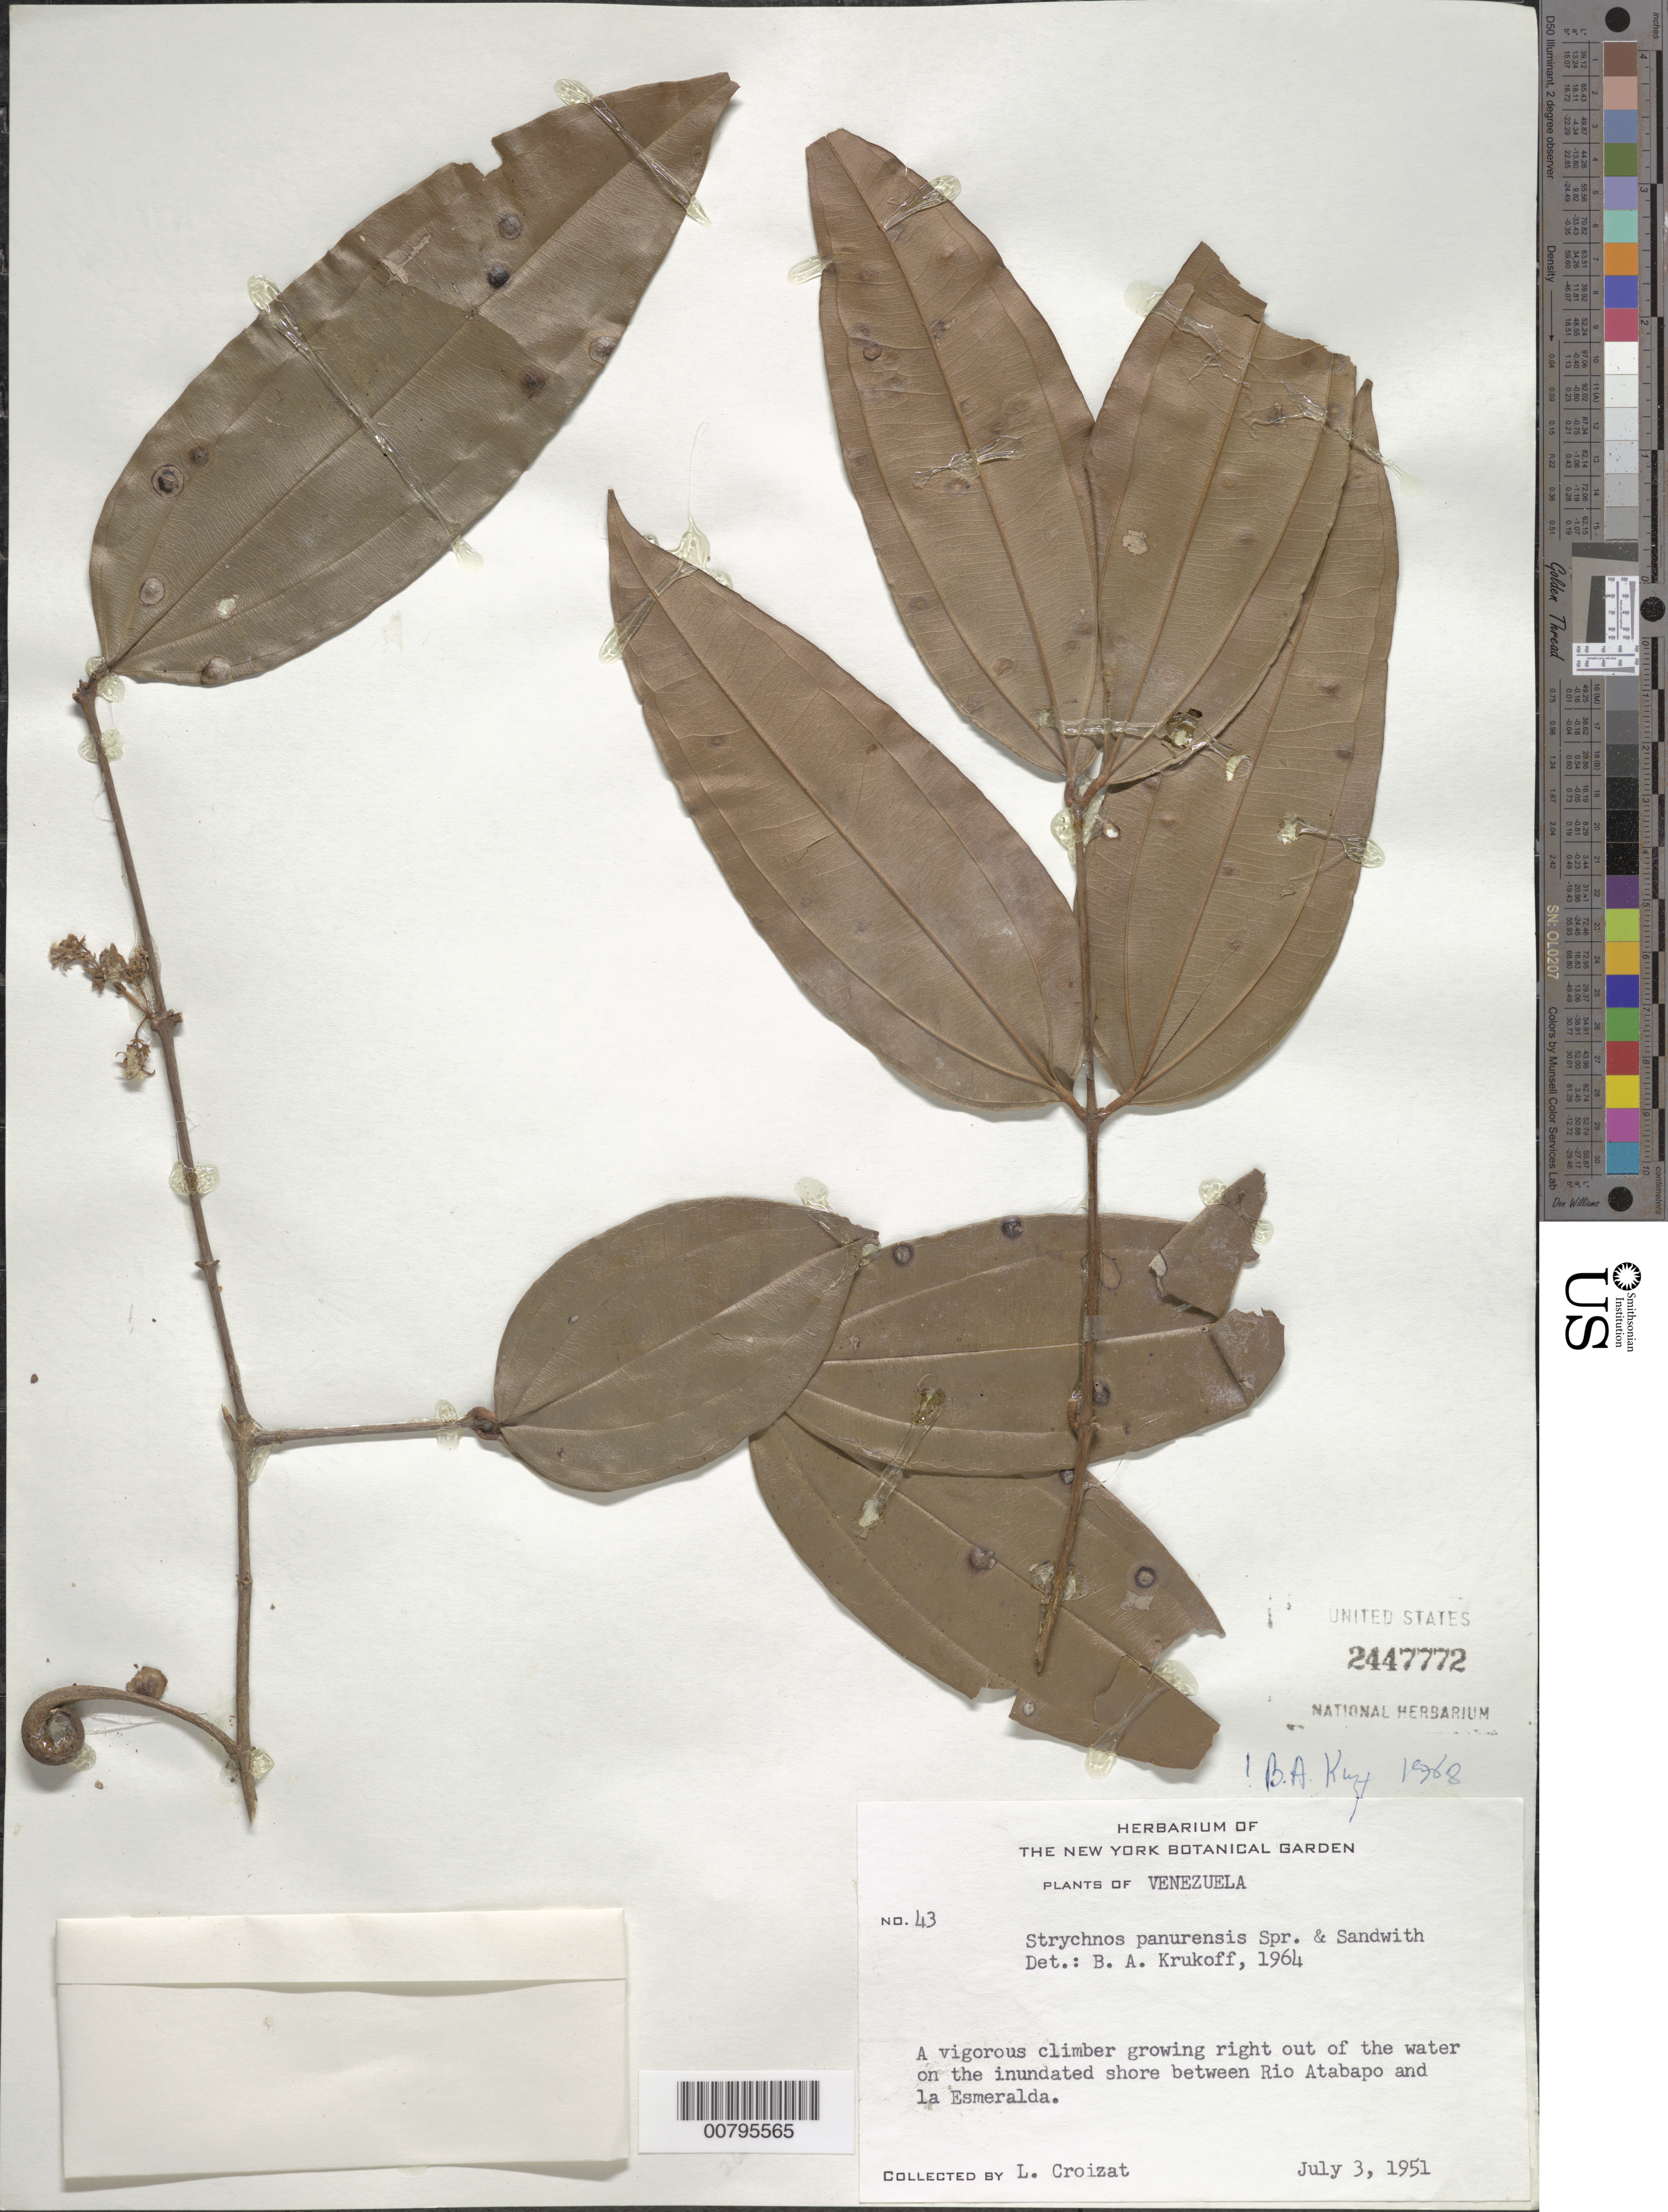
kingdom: Plantae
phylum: Tracheophyta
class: Magnoliopsida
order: Gentianales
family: Loganiaceae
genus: Strychnos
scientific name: Strychnos panurensis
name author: Sprague & Sandwith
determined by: Krukoff, B. A.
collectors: L. C. M. Croizat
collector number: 43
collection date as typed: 3-Jul-51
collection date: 1951-07-03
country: Venezuela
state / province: Amazonas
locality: Río Atabapo to La Esmeralda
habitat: Inundated shore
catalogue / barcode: US 2447772